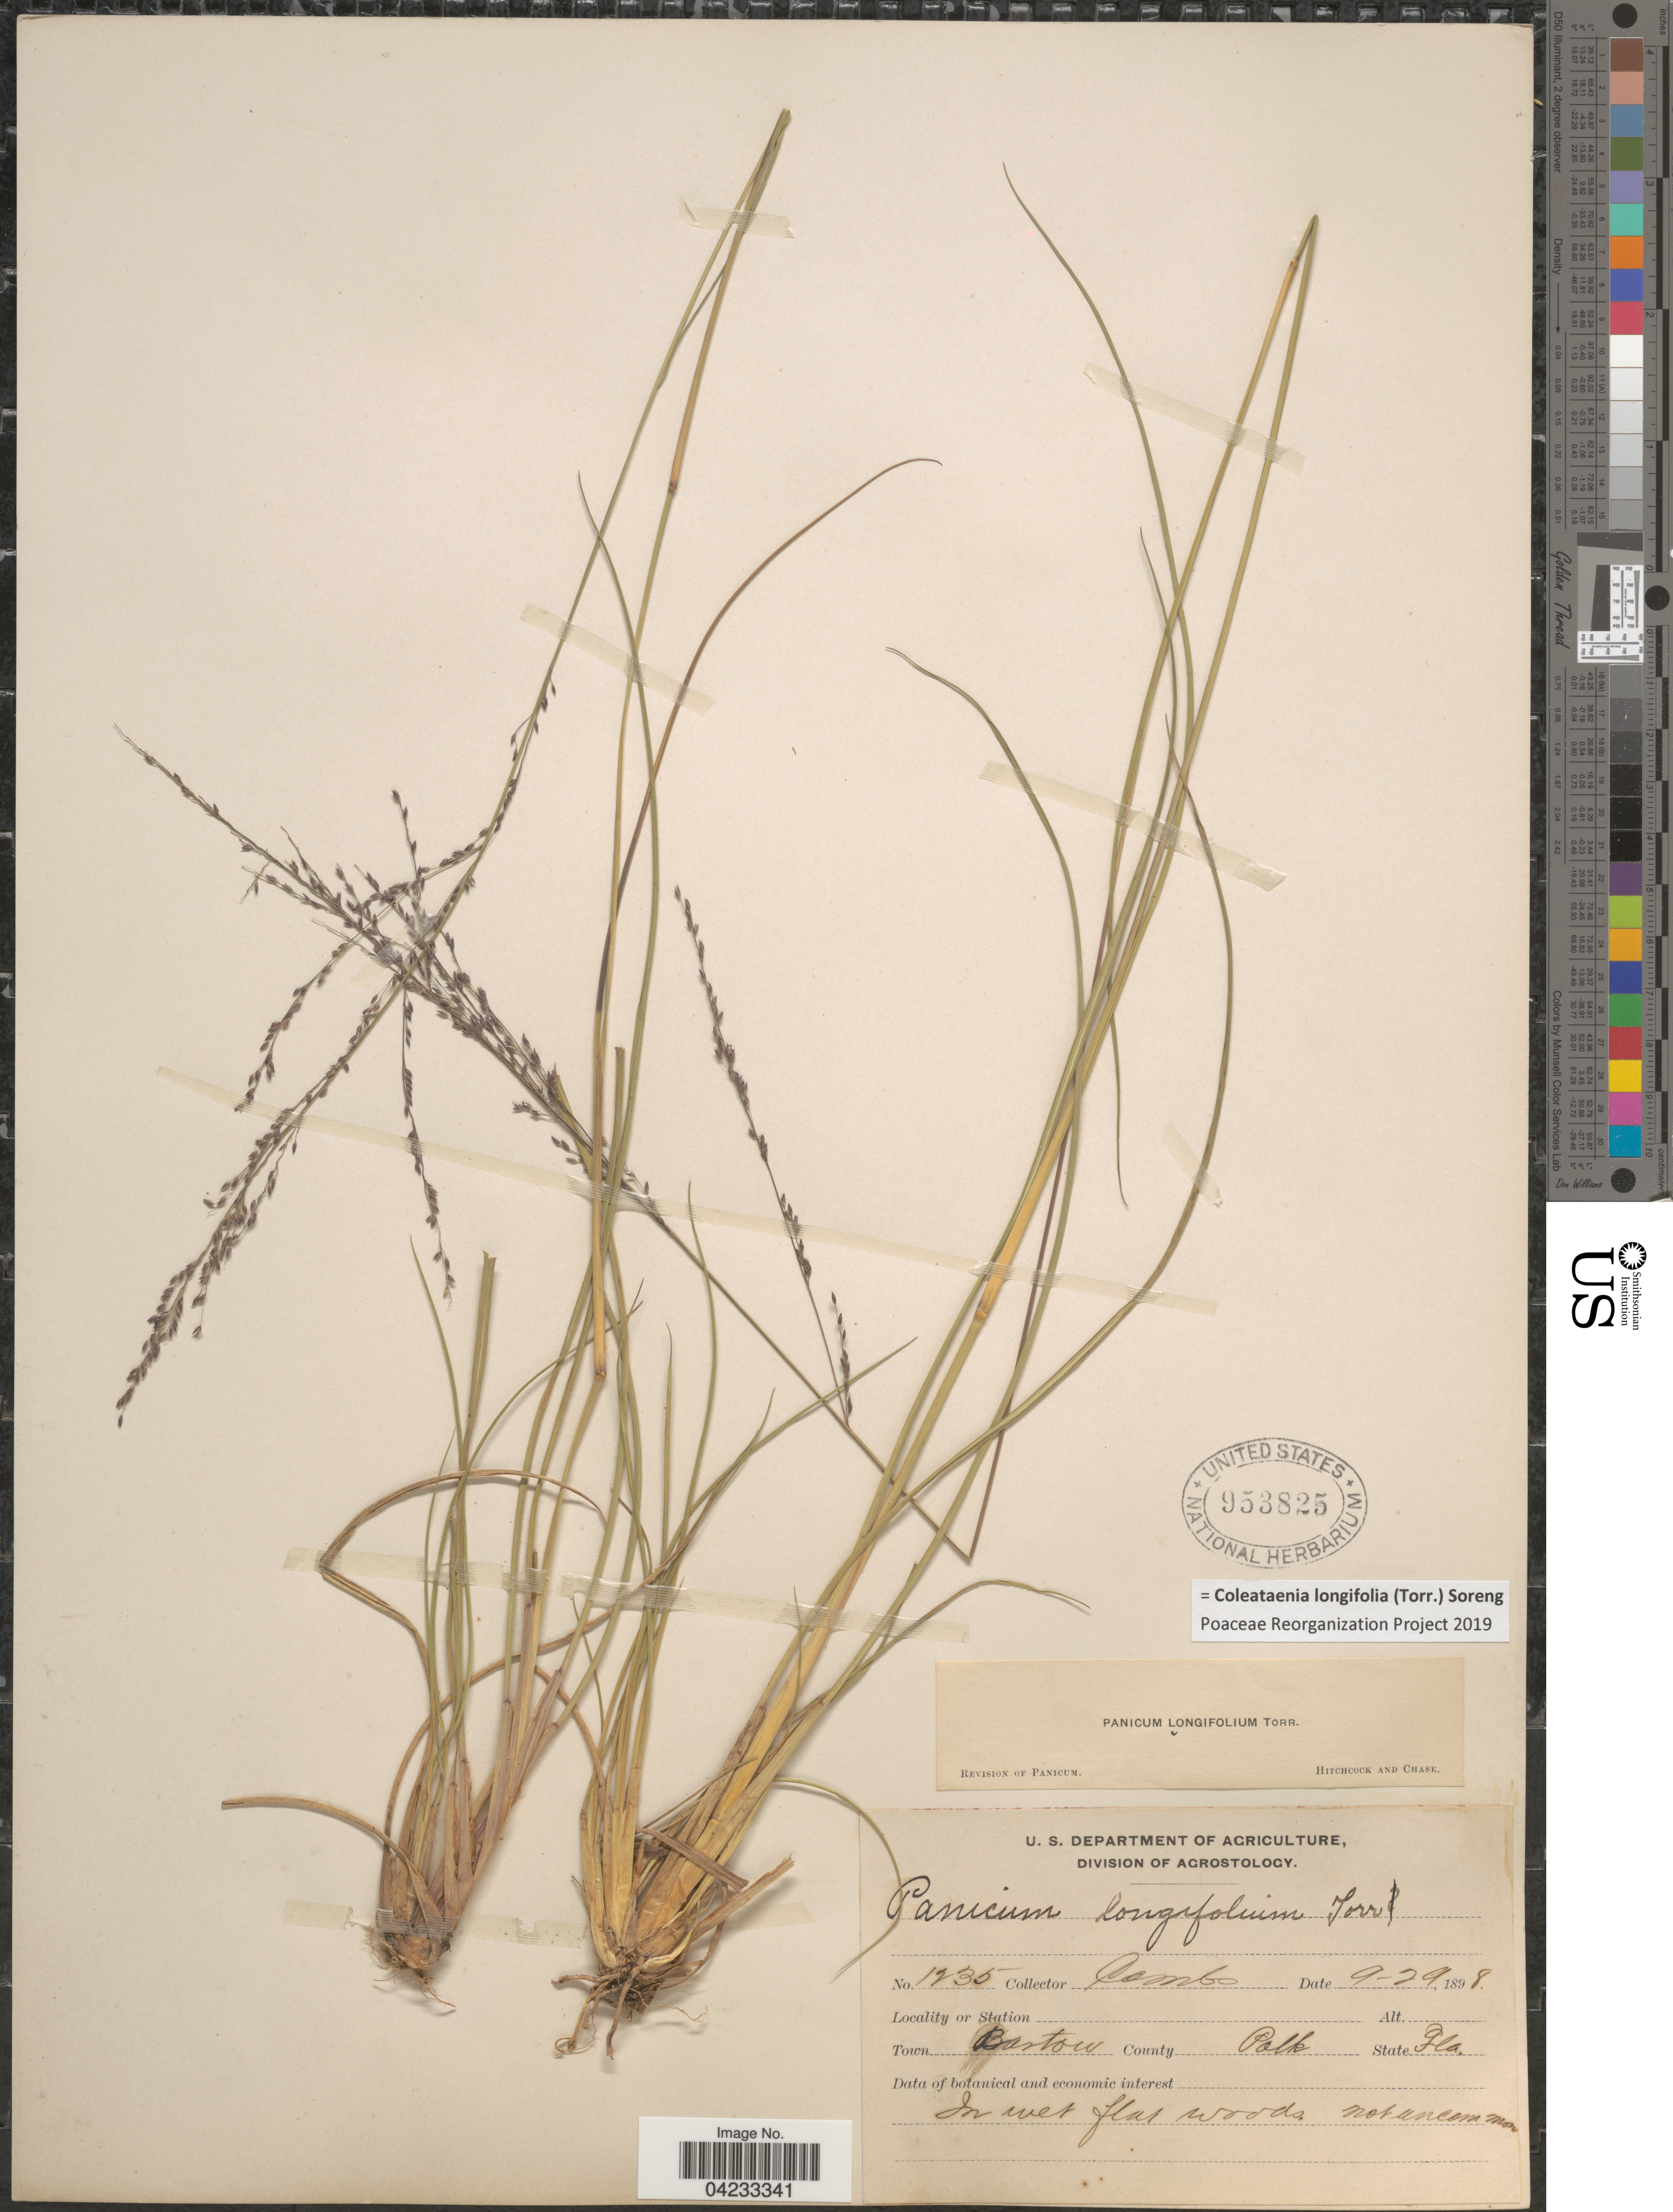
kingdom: Plantae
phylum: Tracheophyta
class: Liliopsida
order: Poales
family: Poaceae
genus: Coleataenia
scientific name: Coleataenia longifolia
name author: (Torr.) Soreng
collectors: -. Combs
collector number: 1235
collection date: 1898-09-29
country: United States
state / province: Florida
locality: Town Bartow. County Polk.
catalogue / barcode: US 953825